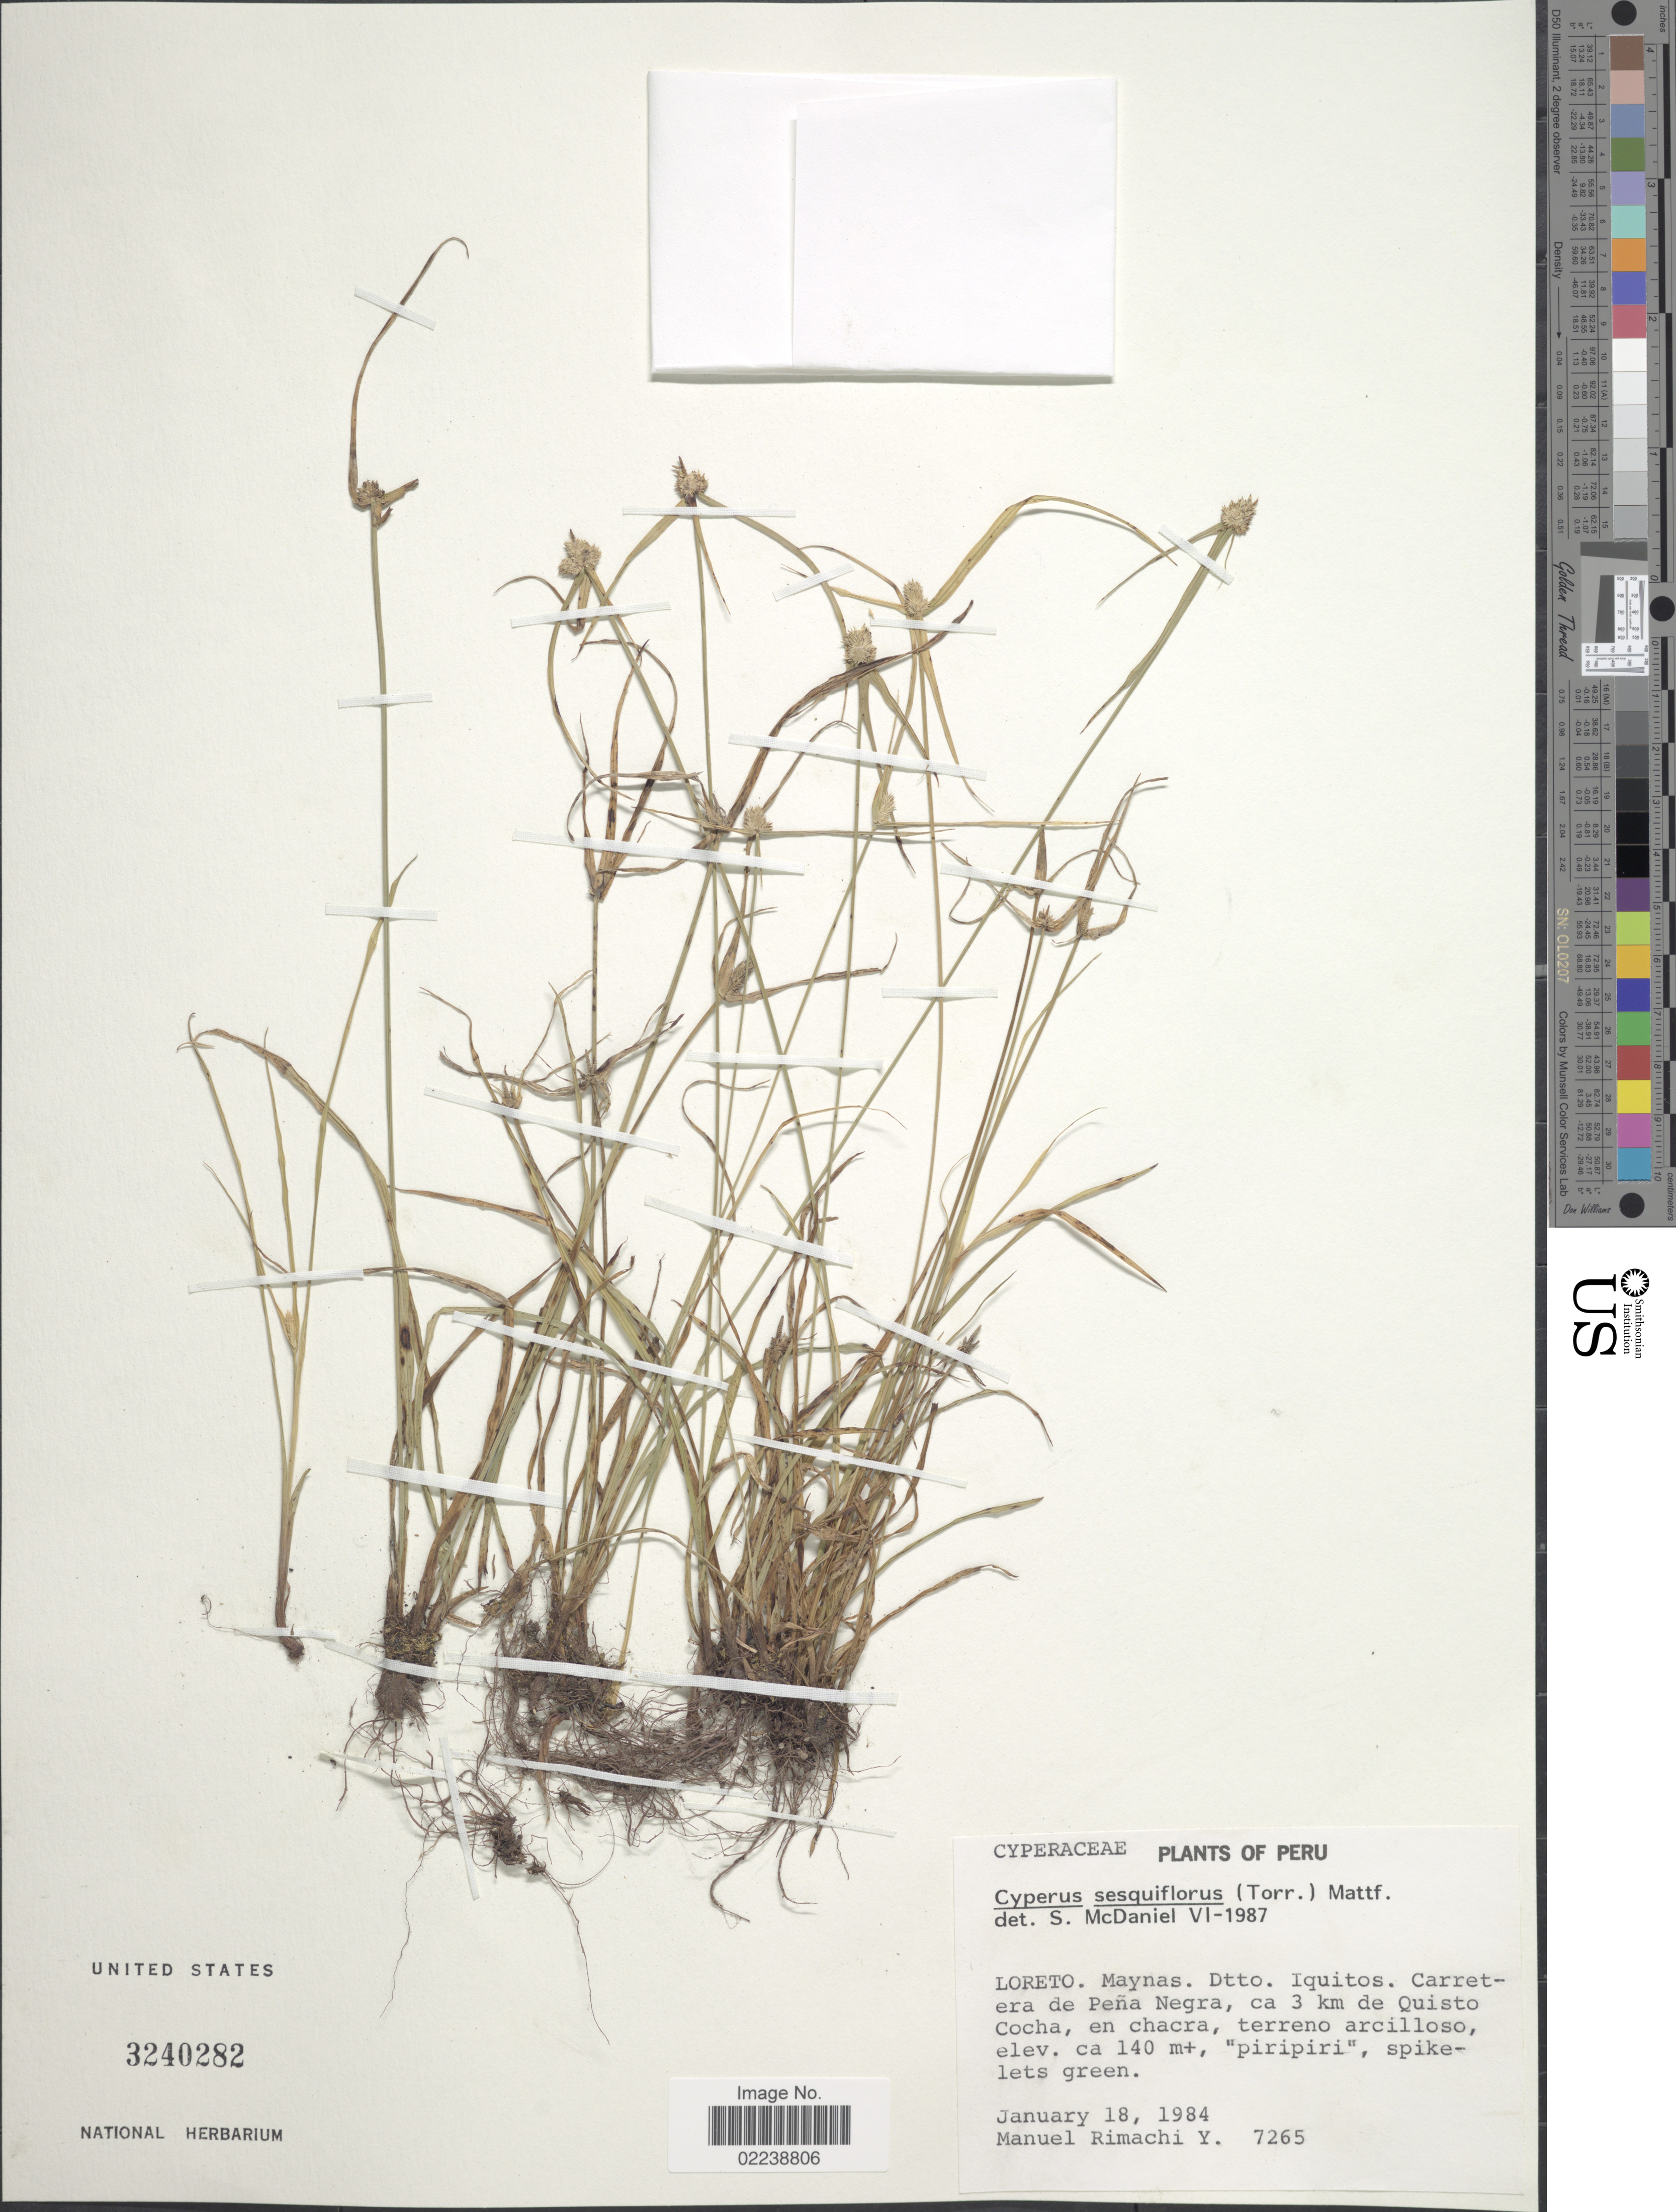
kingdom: Plantae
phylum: Tracheophyta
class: Liliopsida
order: Poales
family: Cyperaceae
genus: Cyperus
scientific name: Cyperus sesquiflorus subsp. sesquiflorus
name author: (Torr.) Mattf. & Kük.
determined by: Strong, M. T., (US), Smithsonian Institution - National Museum of Natural History (UNITED STATES)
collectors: M. Rimachi Y.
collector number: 7265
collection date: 1984-01-18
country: Peru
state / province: Loreto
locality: Maynas. Dtto. Iquitos. Carretera de Pena Negra, ca. 3 km de Quisto Cocha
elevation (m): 140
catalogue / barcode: US 3240282